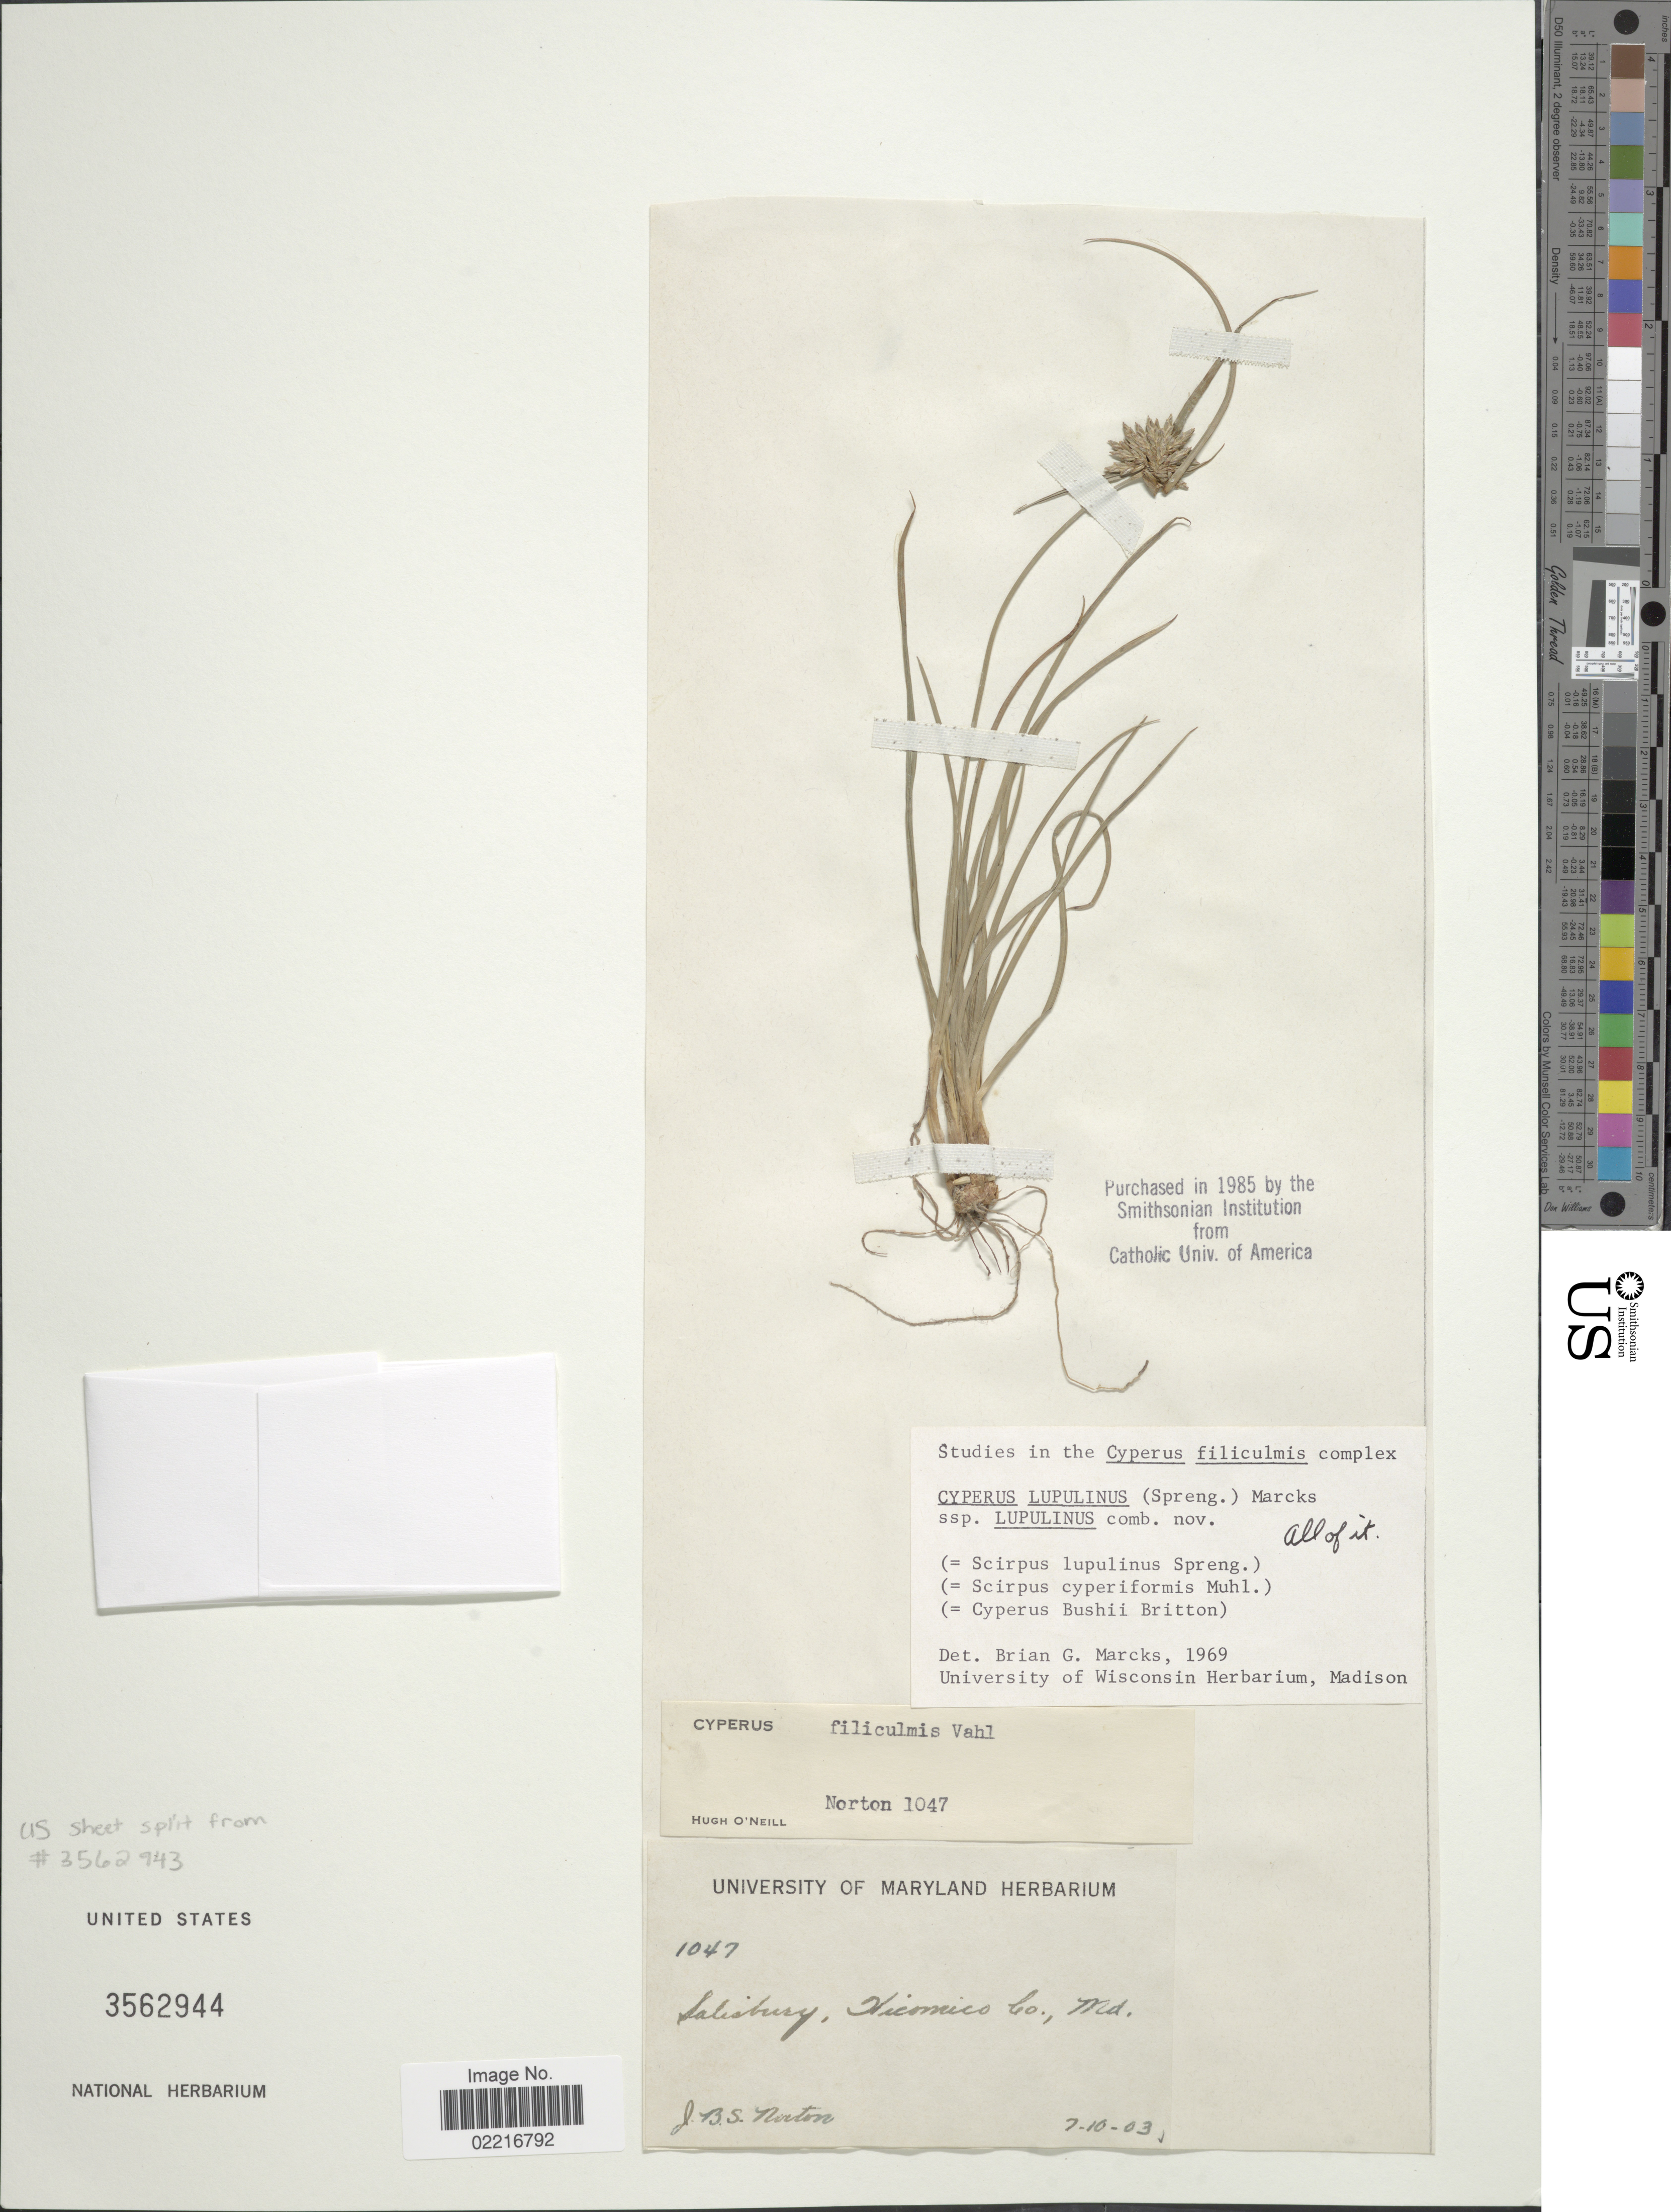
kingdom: Plantae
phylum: Tracheophyta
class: Liliopsida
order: Poales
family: Cyperaceae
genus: Cyperus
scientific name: Cyperus lupulinus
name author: (Spreng.) Marcks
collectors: J. B. S. Norton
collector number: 1047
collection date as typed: Transcribed d/m/y: 10/7/3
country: United States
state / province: Maryland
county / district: Wicomico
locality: Salisbury, Wicomico Co.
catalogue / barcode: US 3562944